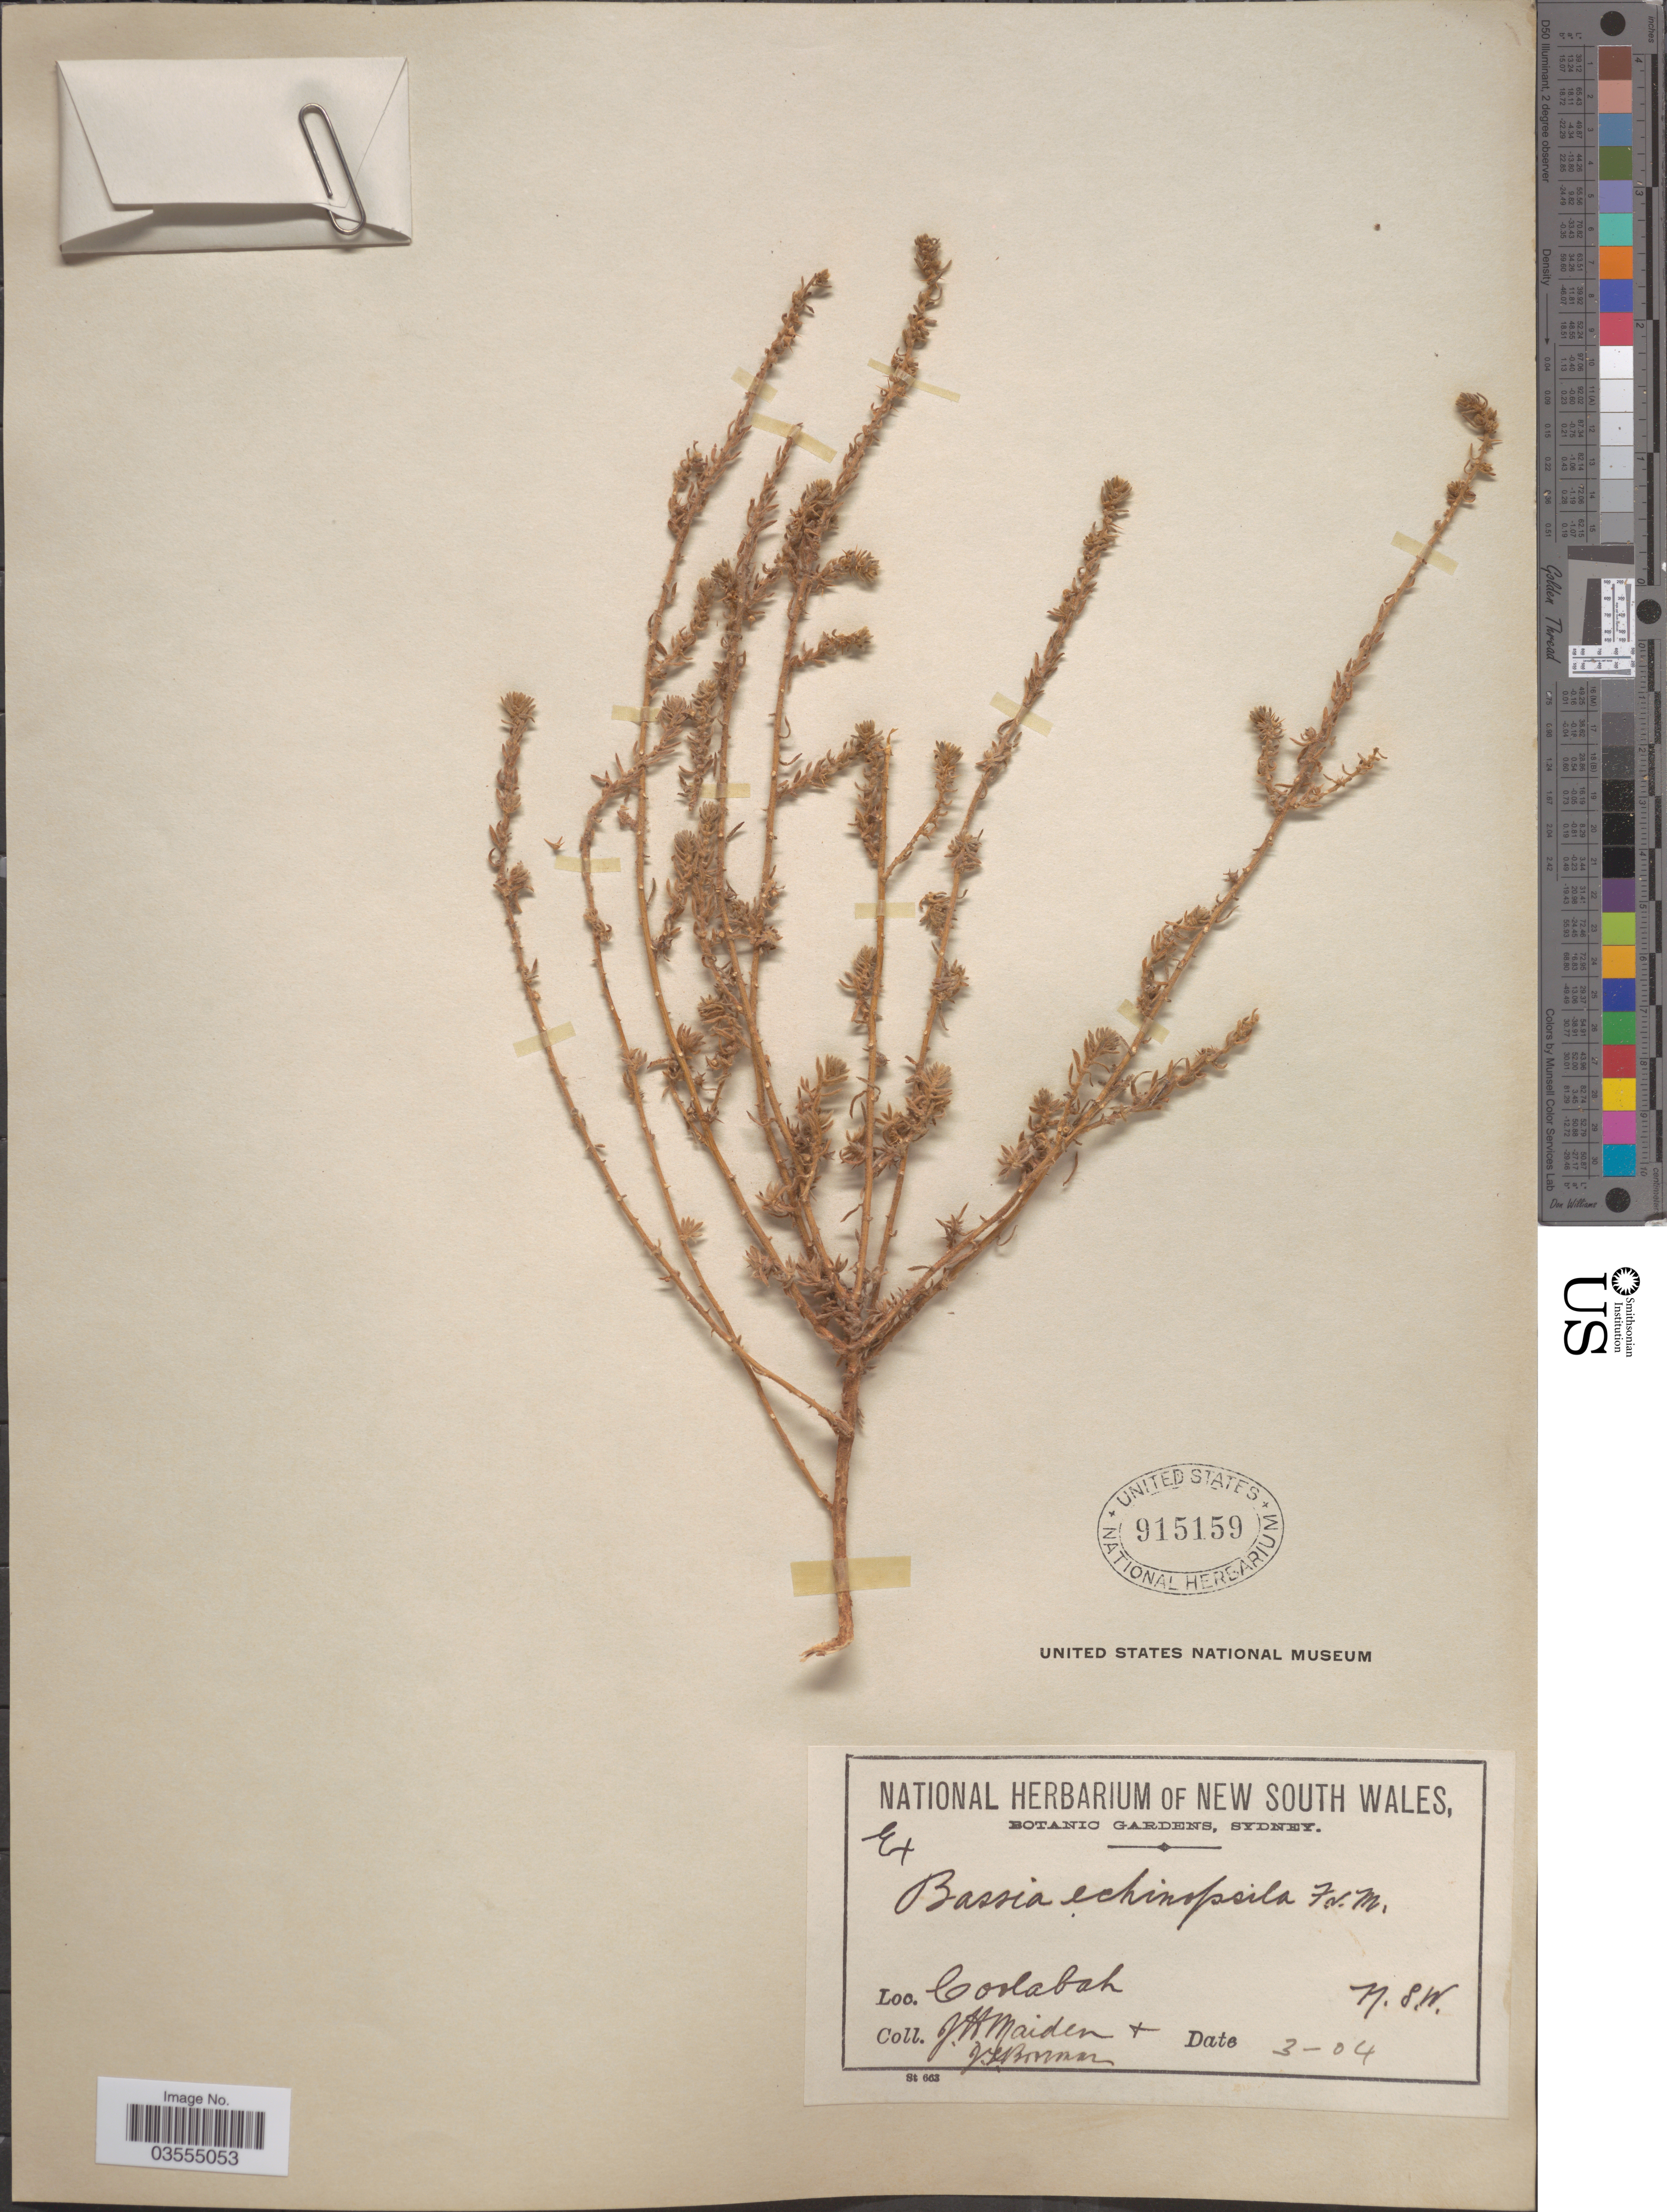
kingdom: Plantae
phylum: Tracheophyta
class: Magnoliopsida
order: Caryophyllales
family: Amaranthaceae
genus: Sclerolaena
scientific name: Sclerolaena convexula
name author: (R.H. Anderson) A.J. Scott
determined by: Wilson, Paul G.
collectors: J. Maiden & J. Boorman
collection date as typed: Transcribed d/m/y: /3/4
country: Australia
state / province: New South Wales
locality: Coolabah.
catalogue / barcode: US 915159